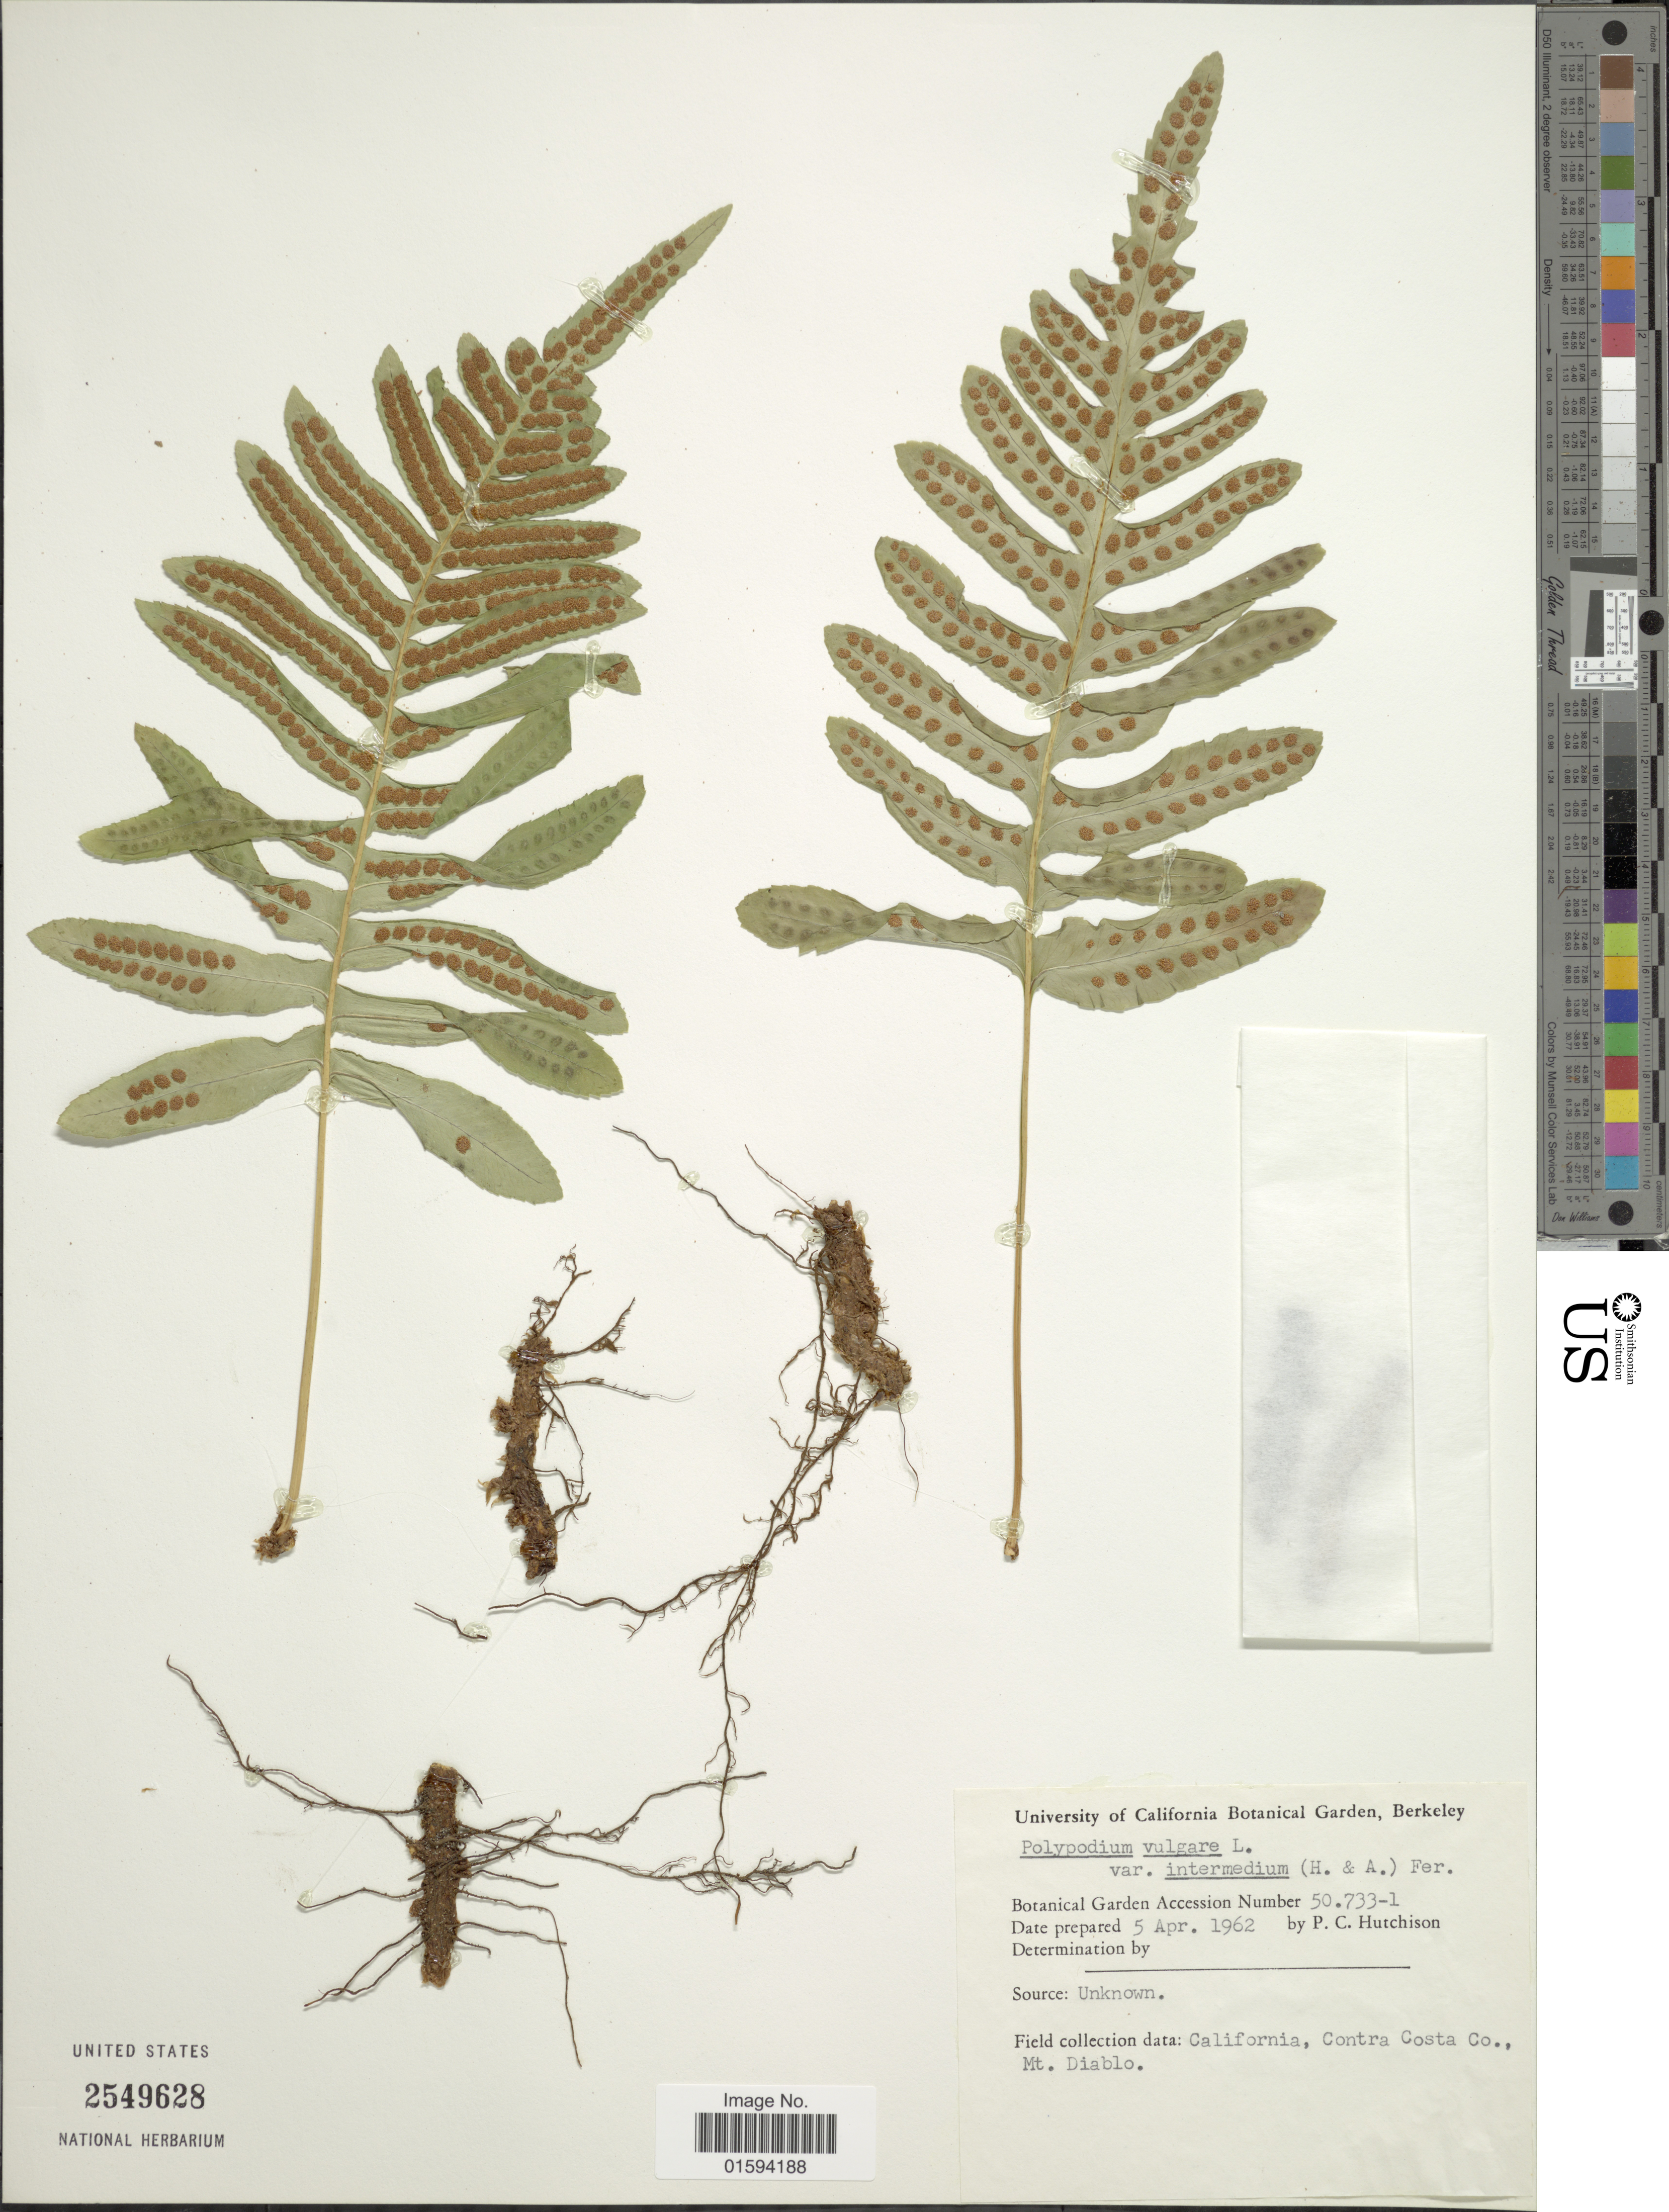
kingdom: Plantae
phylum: Tracheophyta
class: Polypodiopsida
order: Polypodiales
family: Polypodiaceae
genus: Polypodium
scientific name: Polypodium vulgare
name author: L.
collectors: P. C. Hutchison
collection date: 1962-04-05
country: United States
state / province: California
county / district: Alameda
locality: University of California Botanical Garden, Berkeleym Botanical Garden Accession Number 50.733-1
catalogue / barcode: US 2549628